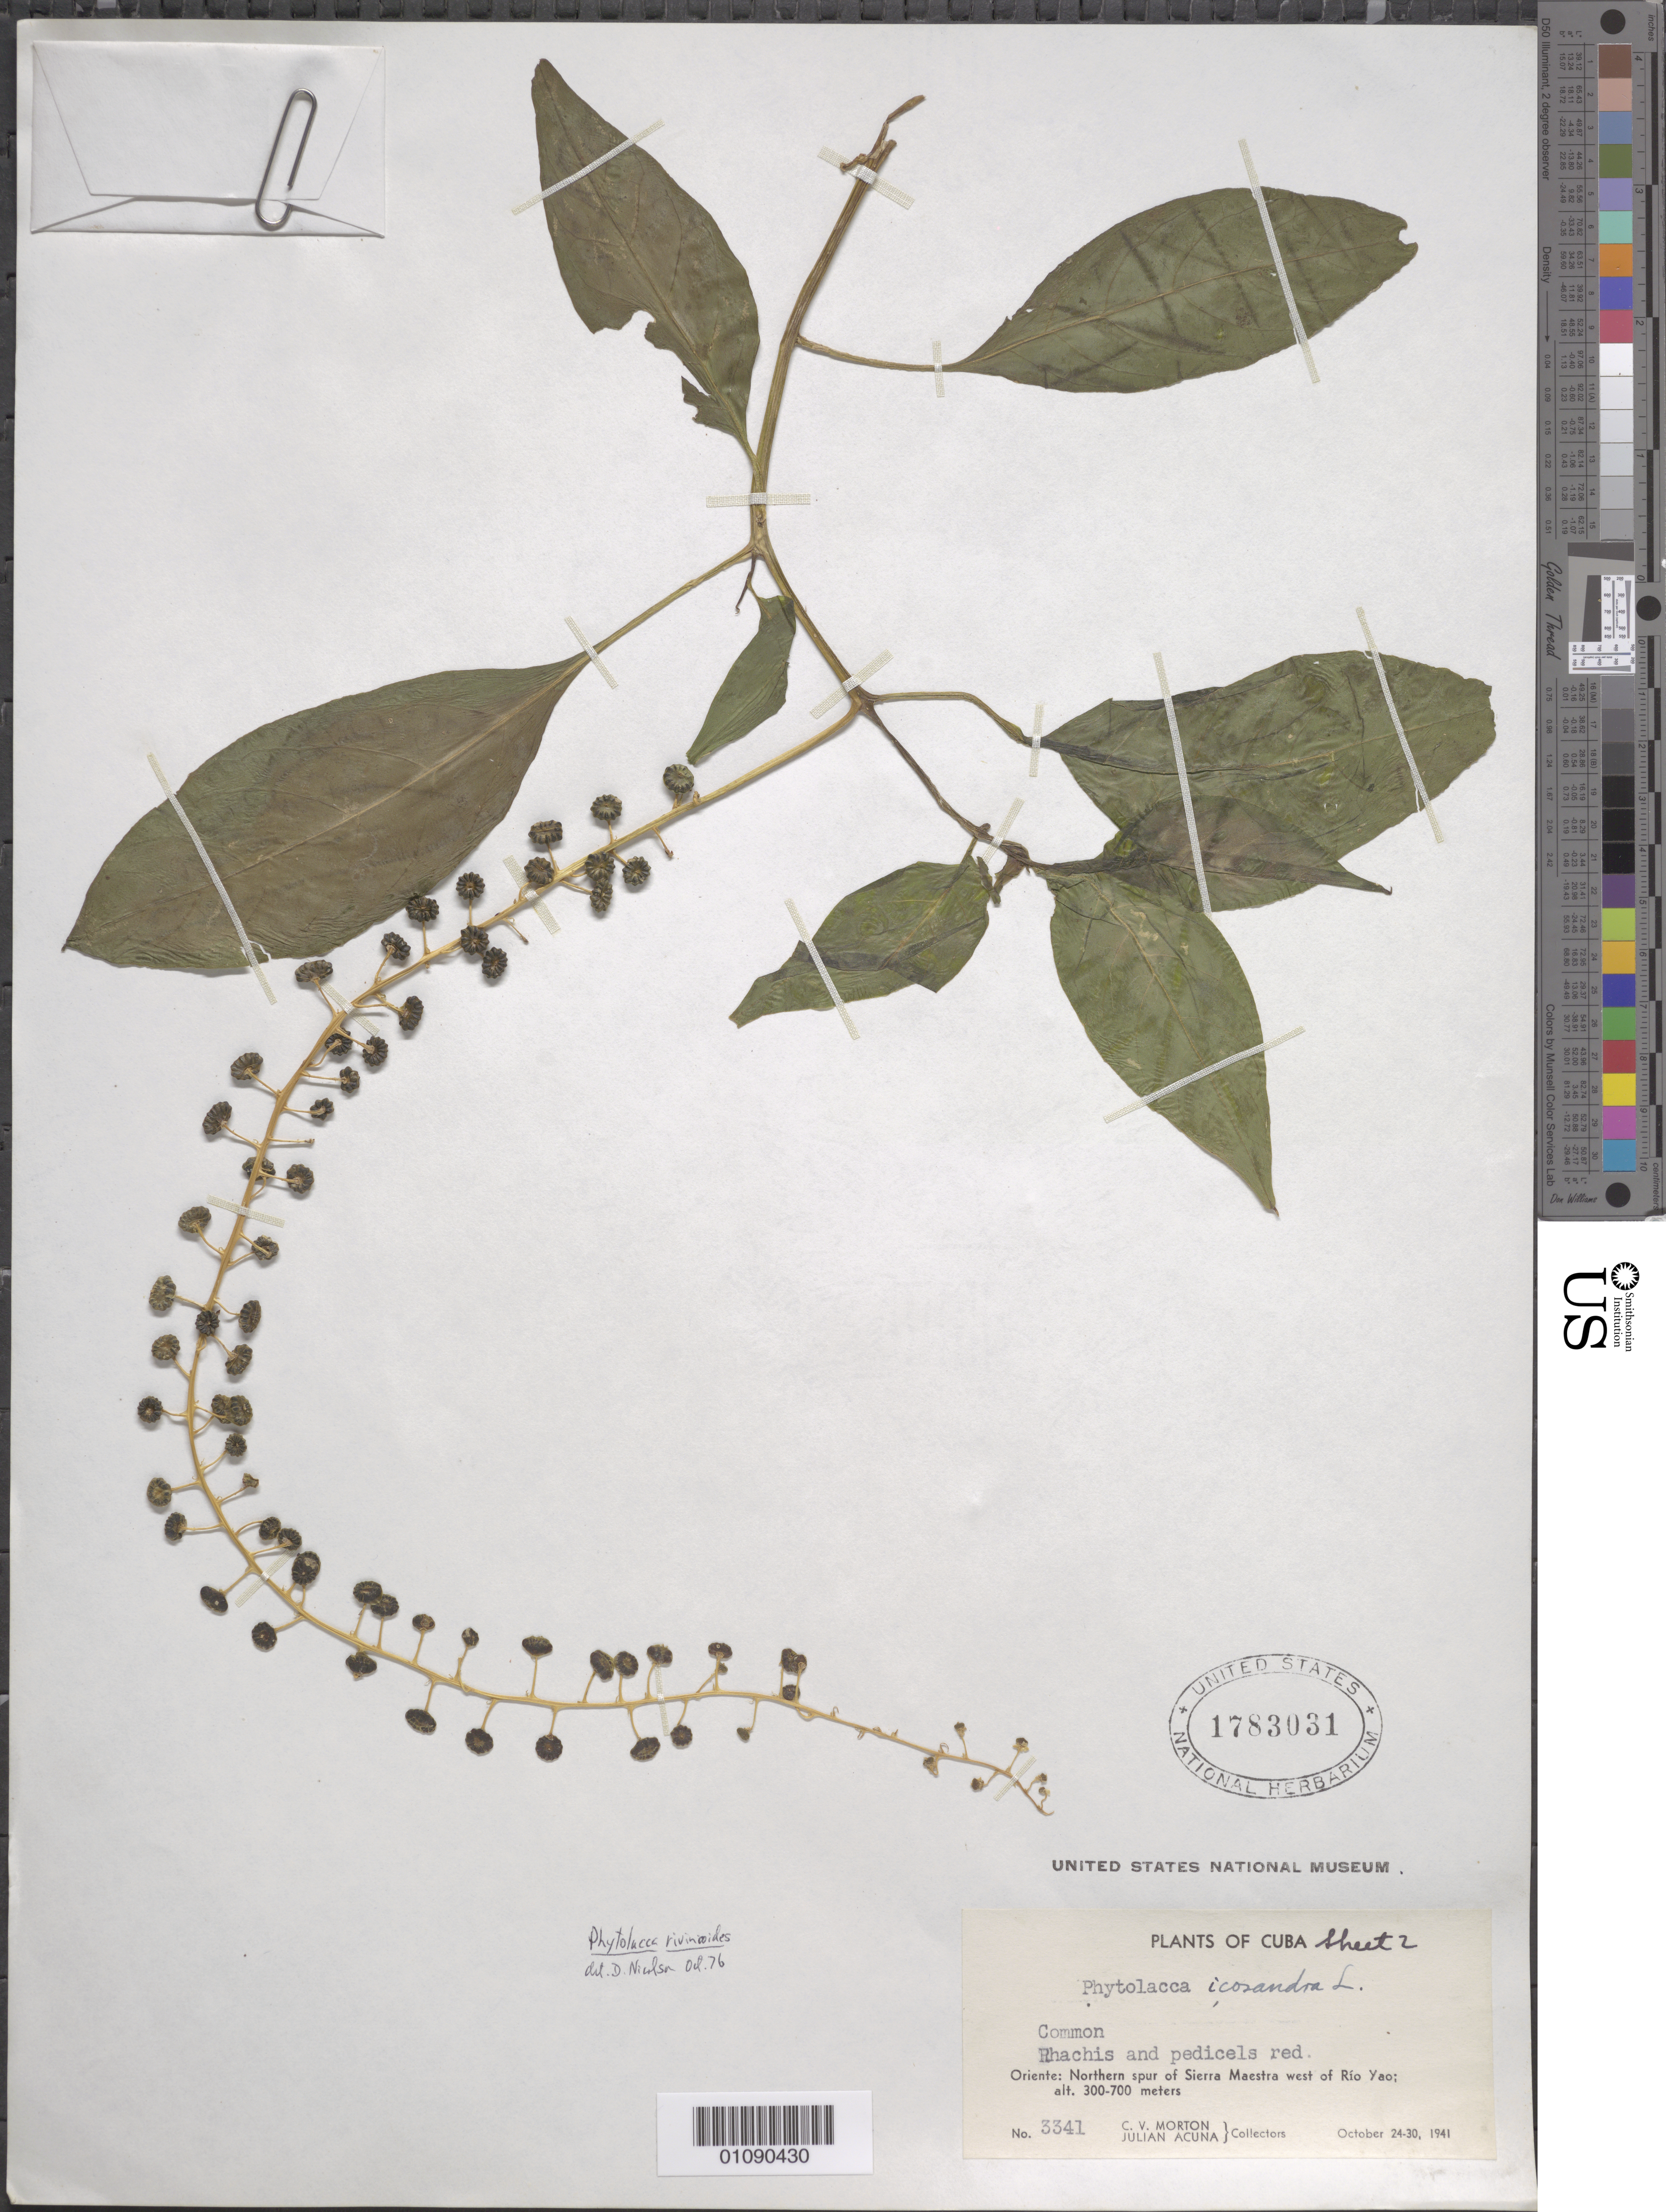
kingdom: Plantae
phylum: Tracheophyta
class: Magnoliopsida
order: Caryophyllales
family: Phytolaccaceae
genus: Phytolacca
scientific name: Phytolacca rivinoides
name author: Kunth & C.D. Bouché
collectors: C. V. Morton & J. Acuña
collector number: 3341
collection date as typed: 24 Oct 1941 to 30 Oct 1941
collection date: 1941-10-24/1941-10-30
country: Cuba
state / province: Oriente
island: Cuba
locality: Oriente: N spur of Sierra Maestra W of Rio Yao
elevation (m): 300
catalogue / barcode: US 1783031